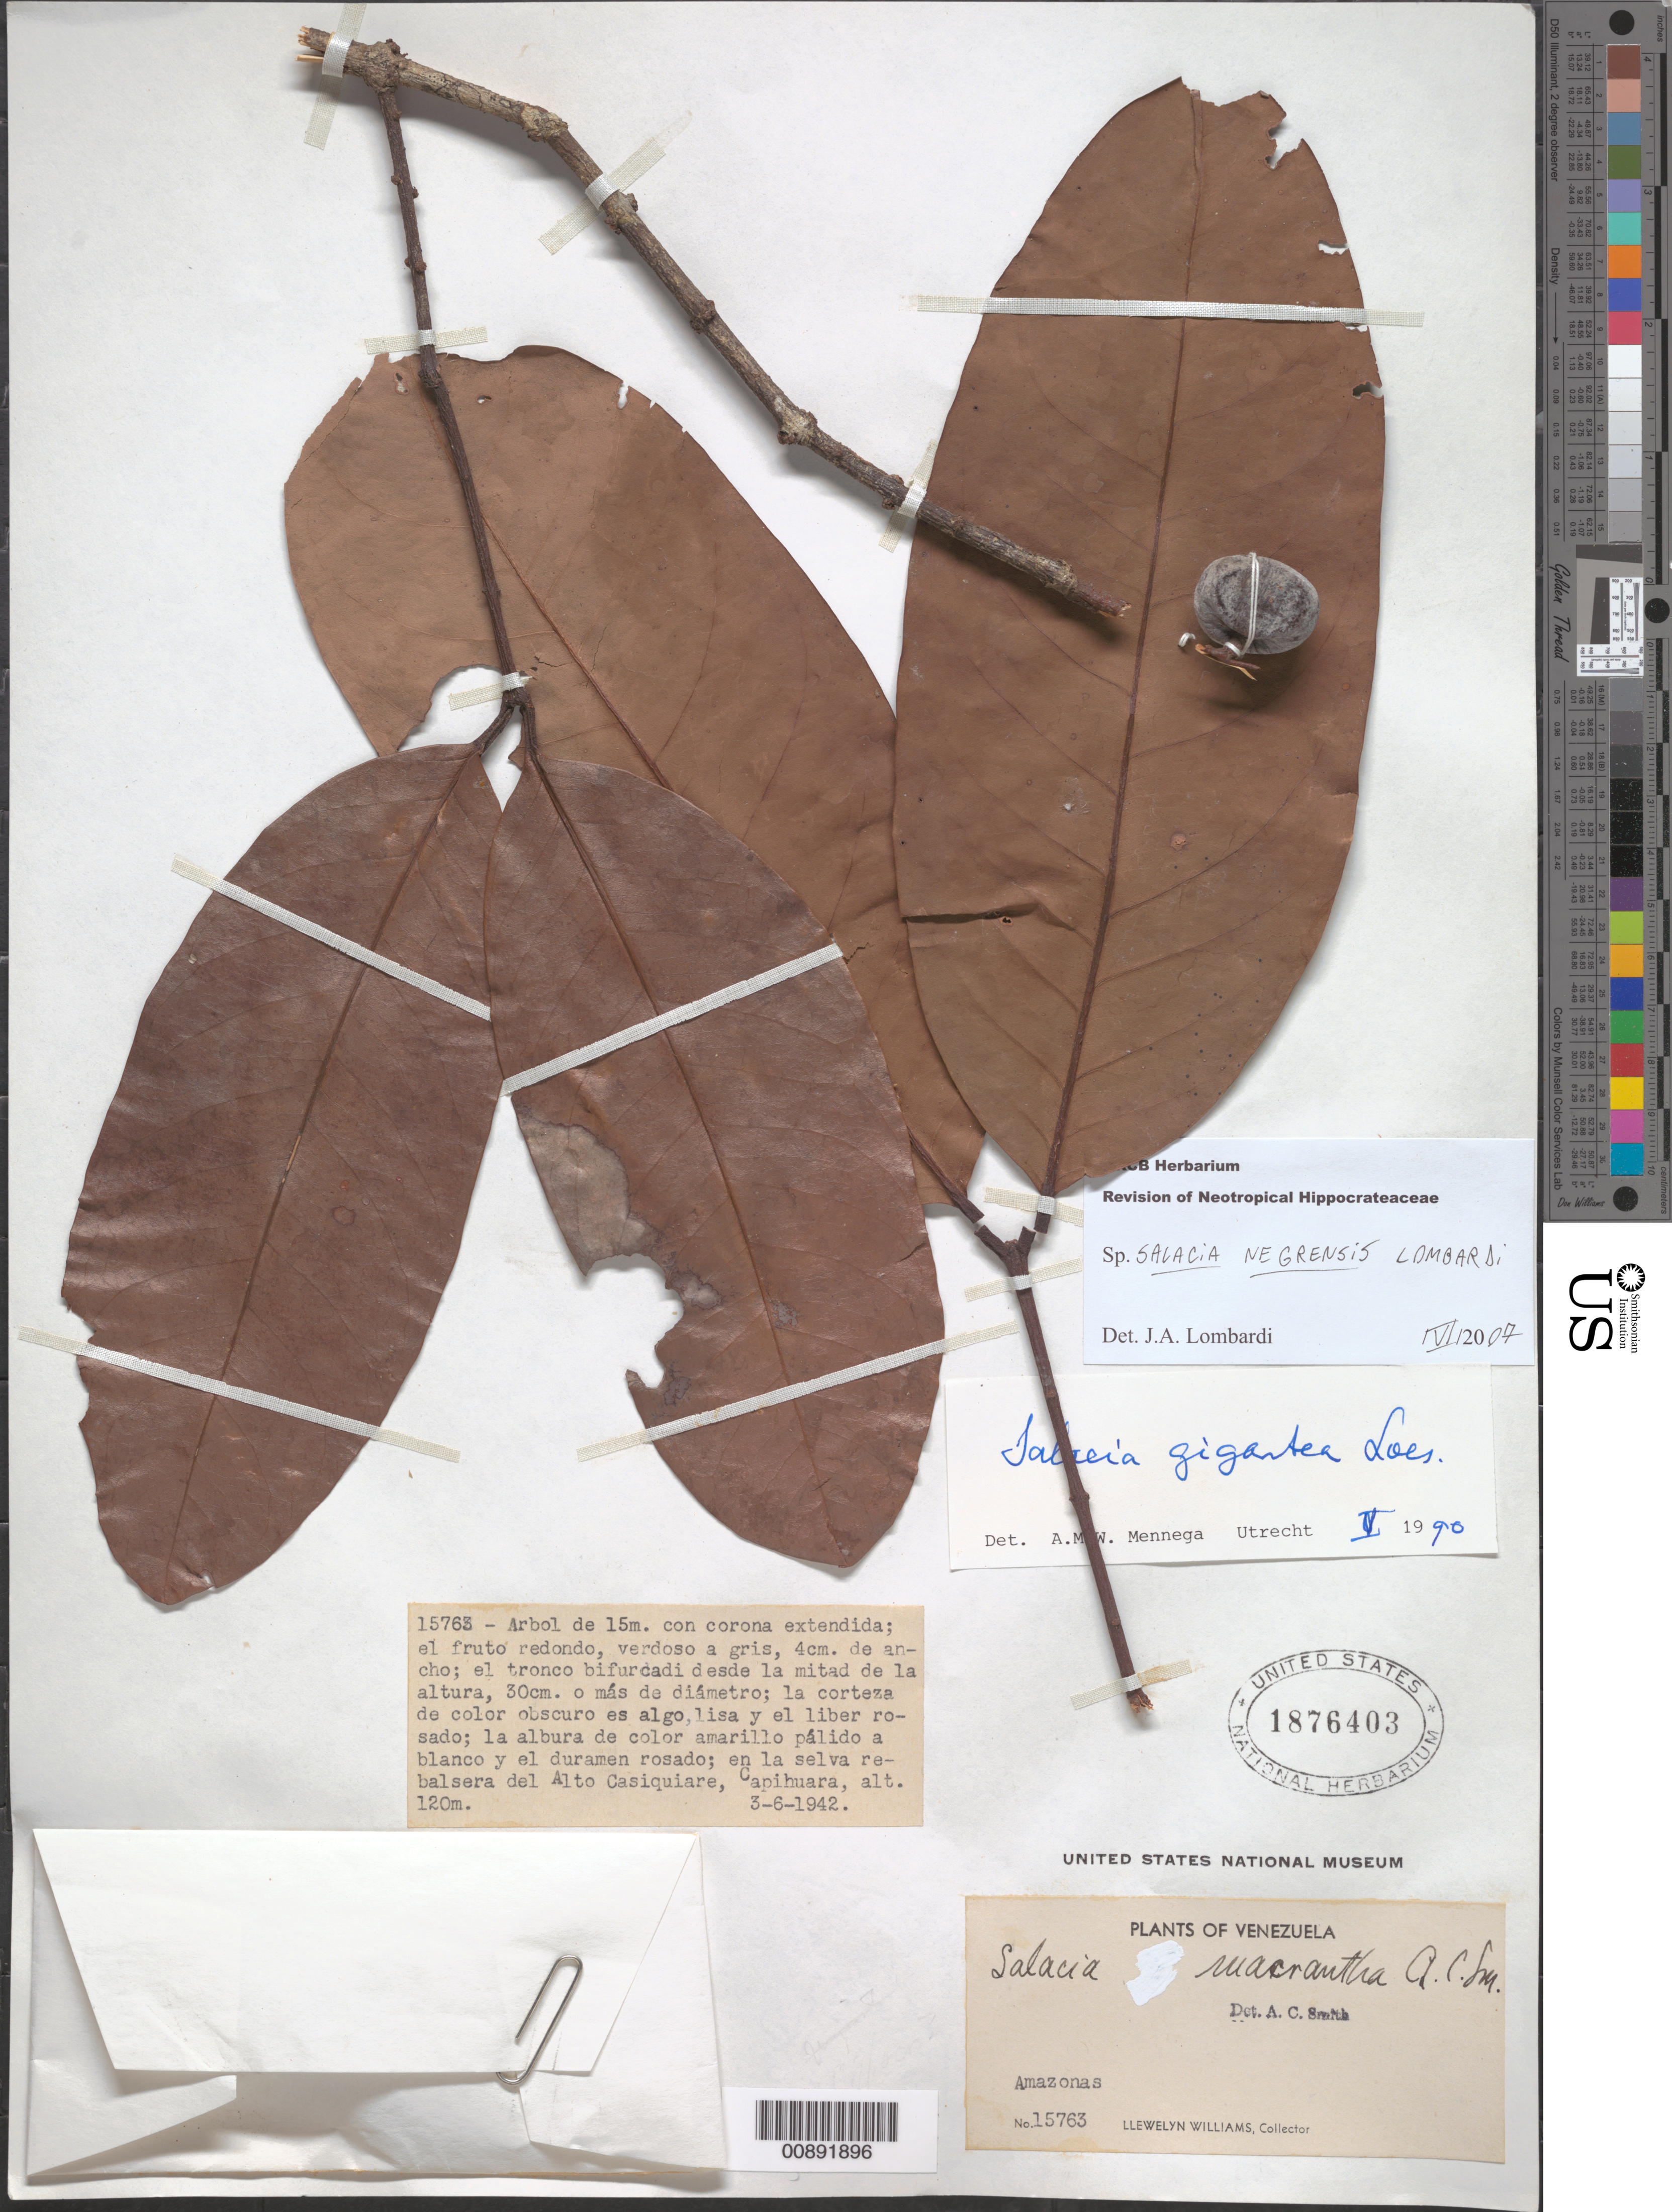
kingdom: Plantae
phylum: Tracheophyta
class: Magnoliopsida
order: Celastrales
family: Celastraceae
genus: Salacia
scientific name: Salacia negrensis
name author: Lombardi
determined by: Lombardi, Julio A.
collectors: Ll. Williams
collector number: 15763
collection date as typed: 3-Jun-42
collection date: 1942-06-03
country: Venezuela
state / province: Amazonas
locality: Capihuara, Alto Casiquiare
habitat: Selva rebalsera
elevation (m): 120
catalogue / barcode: US 1876403